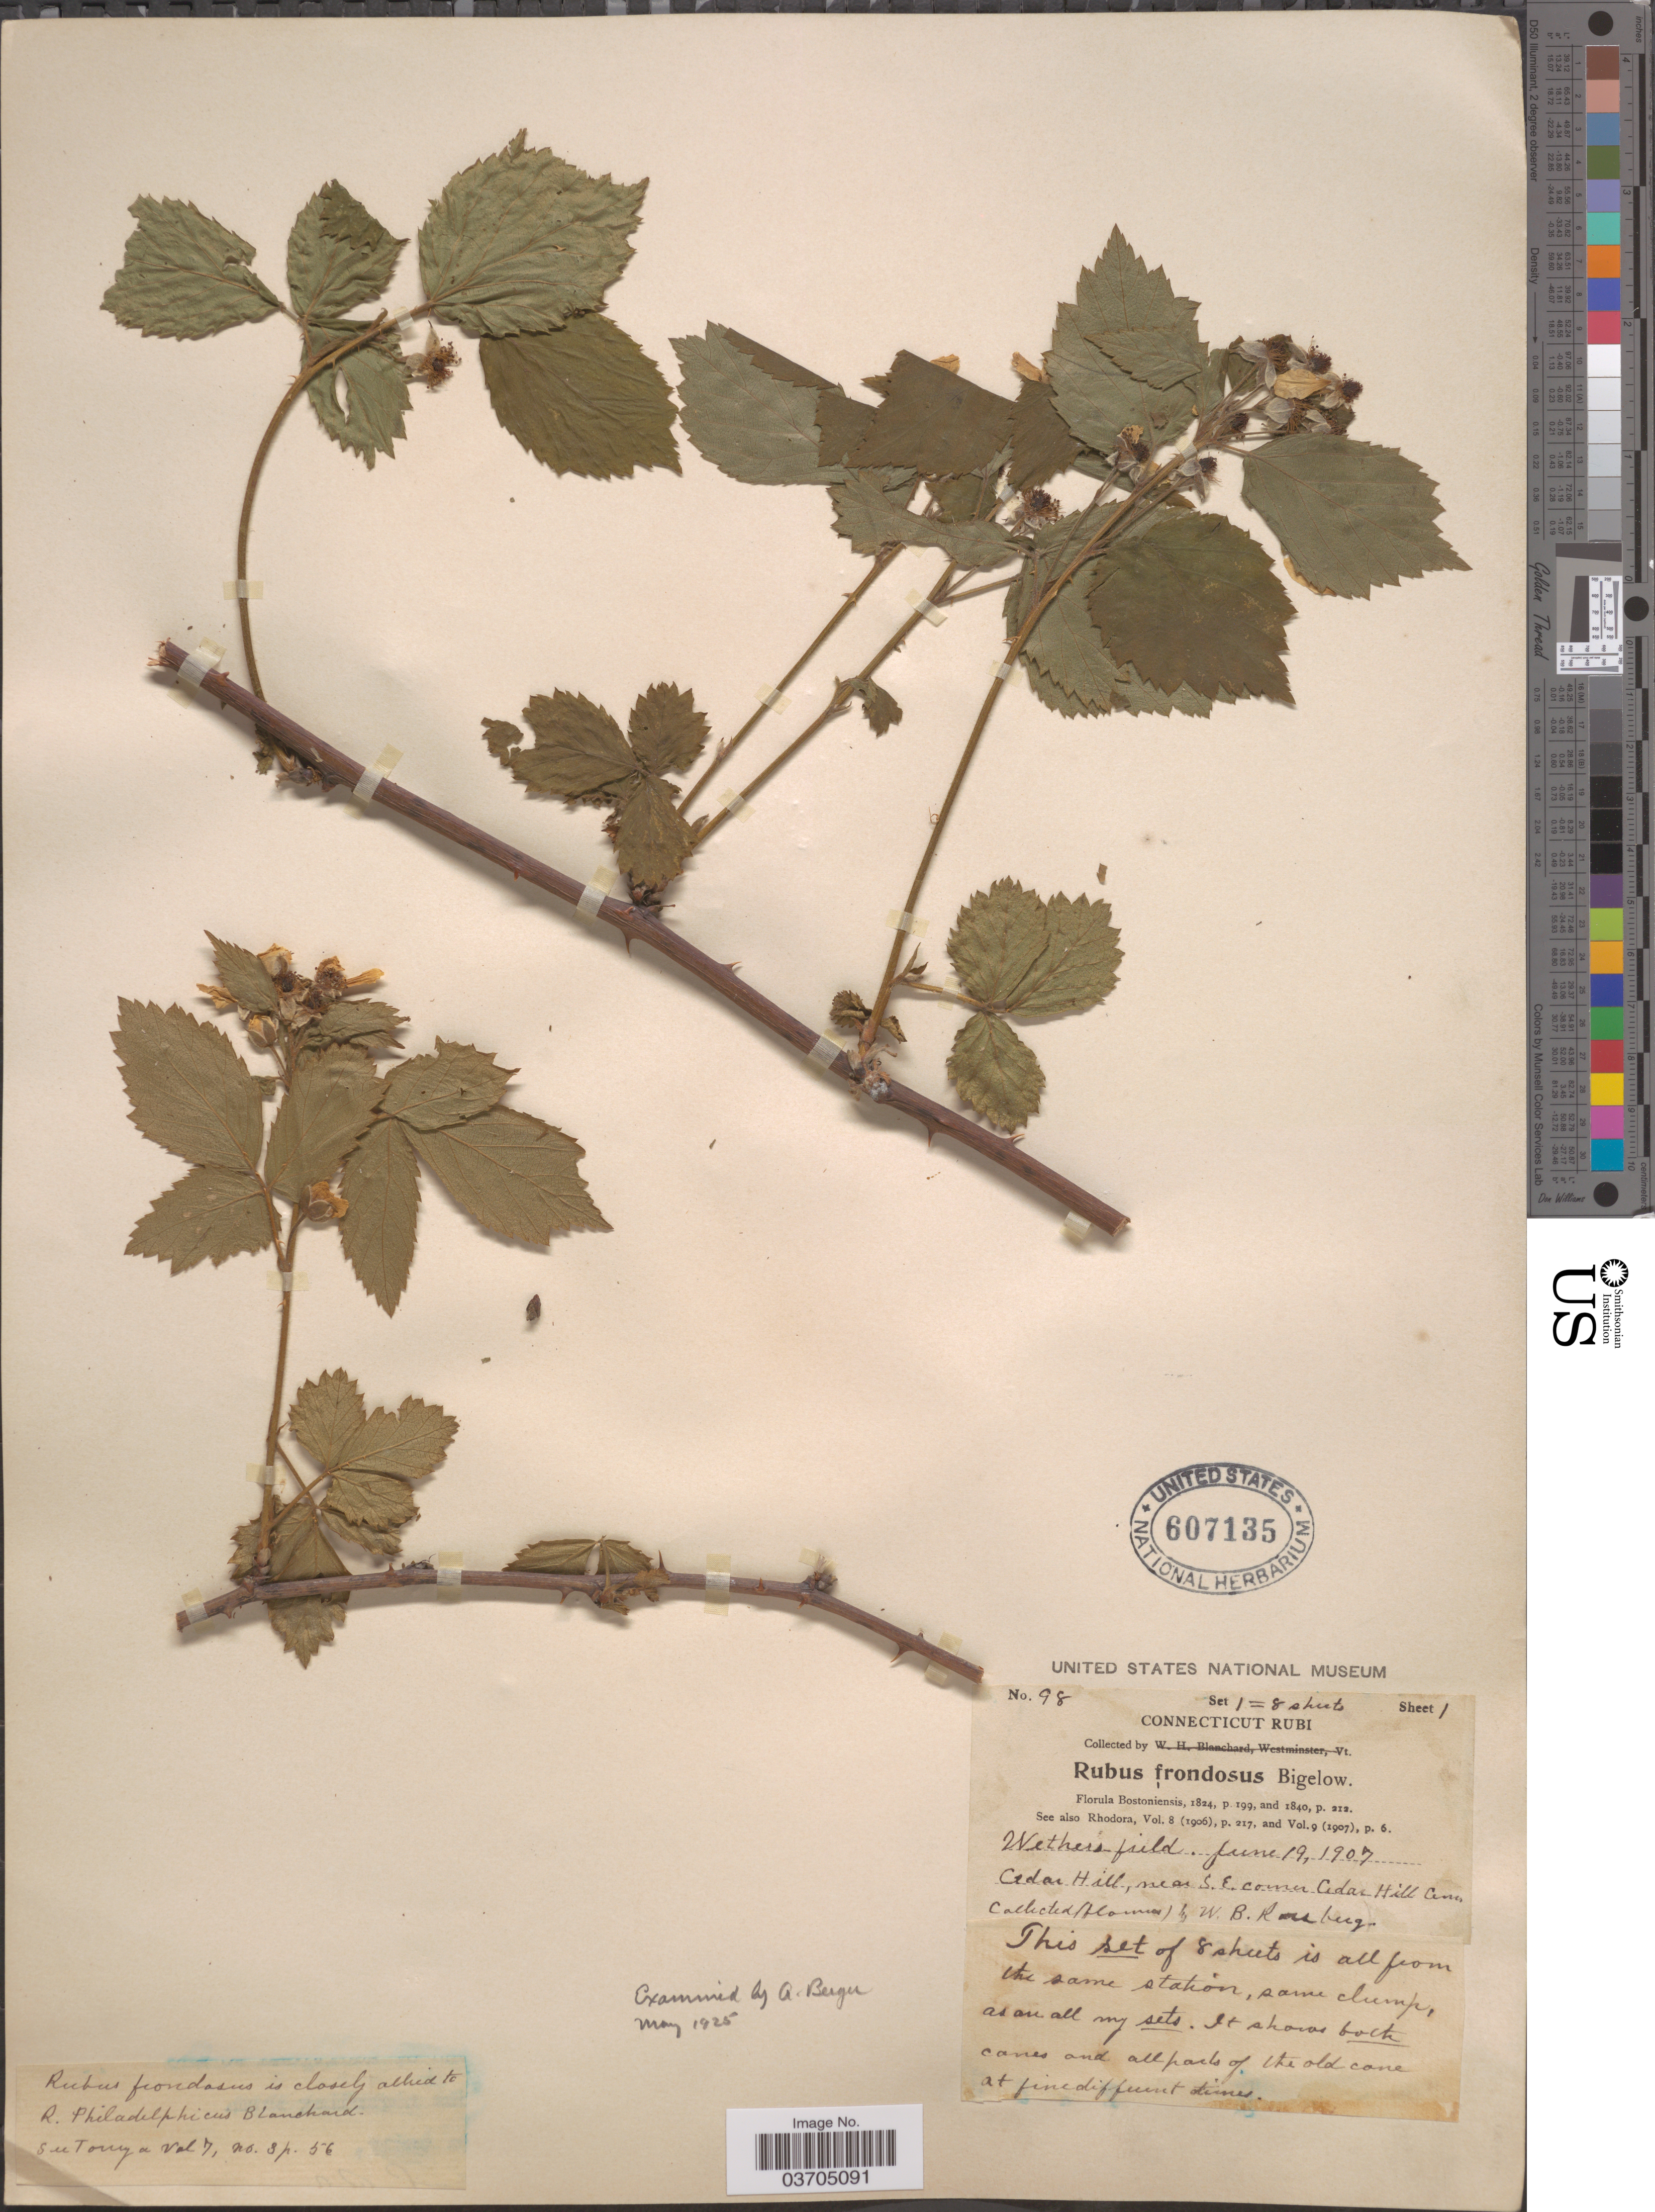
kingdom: Plantae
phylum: Tracheophyta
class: Magnoliopsida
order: Rosales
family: Rosaceae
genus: Rubus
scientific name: Rubus frondosus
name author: Bigelow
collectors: W. H. Blanchard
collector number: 98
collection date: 1907-06-19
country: United States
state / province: Connecticut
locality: Wethersfield. Cedar Hill, near S. E. corner Cedar Hill Cem.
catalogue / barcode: US 607135